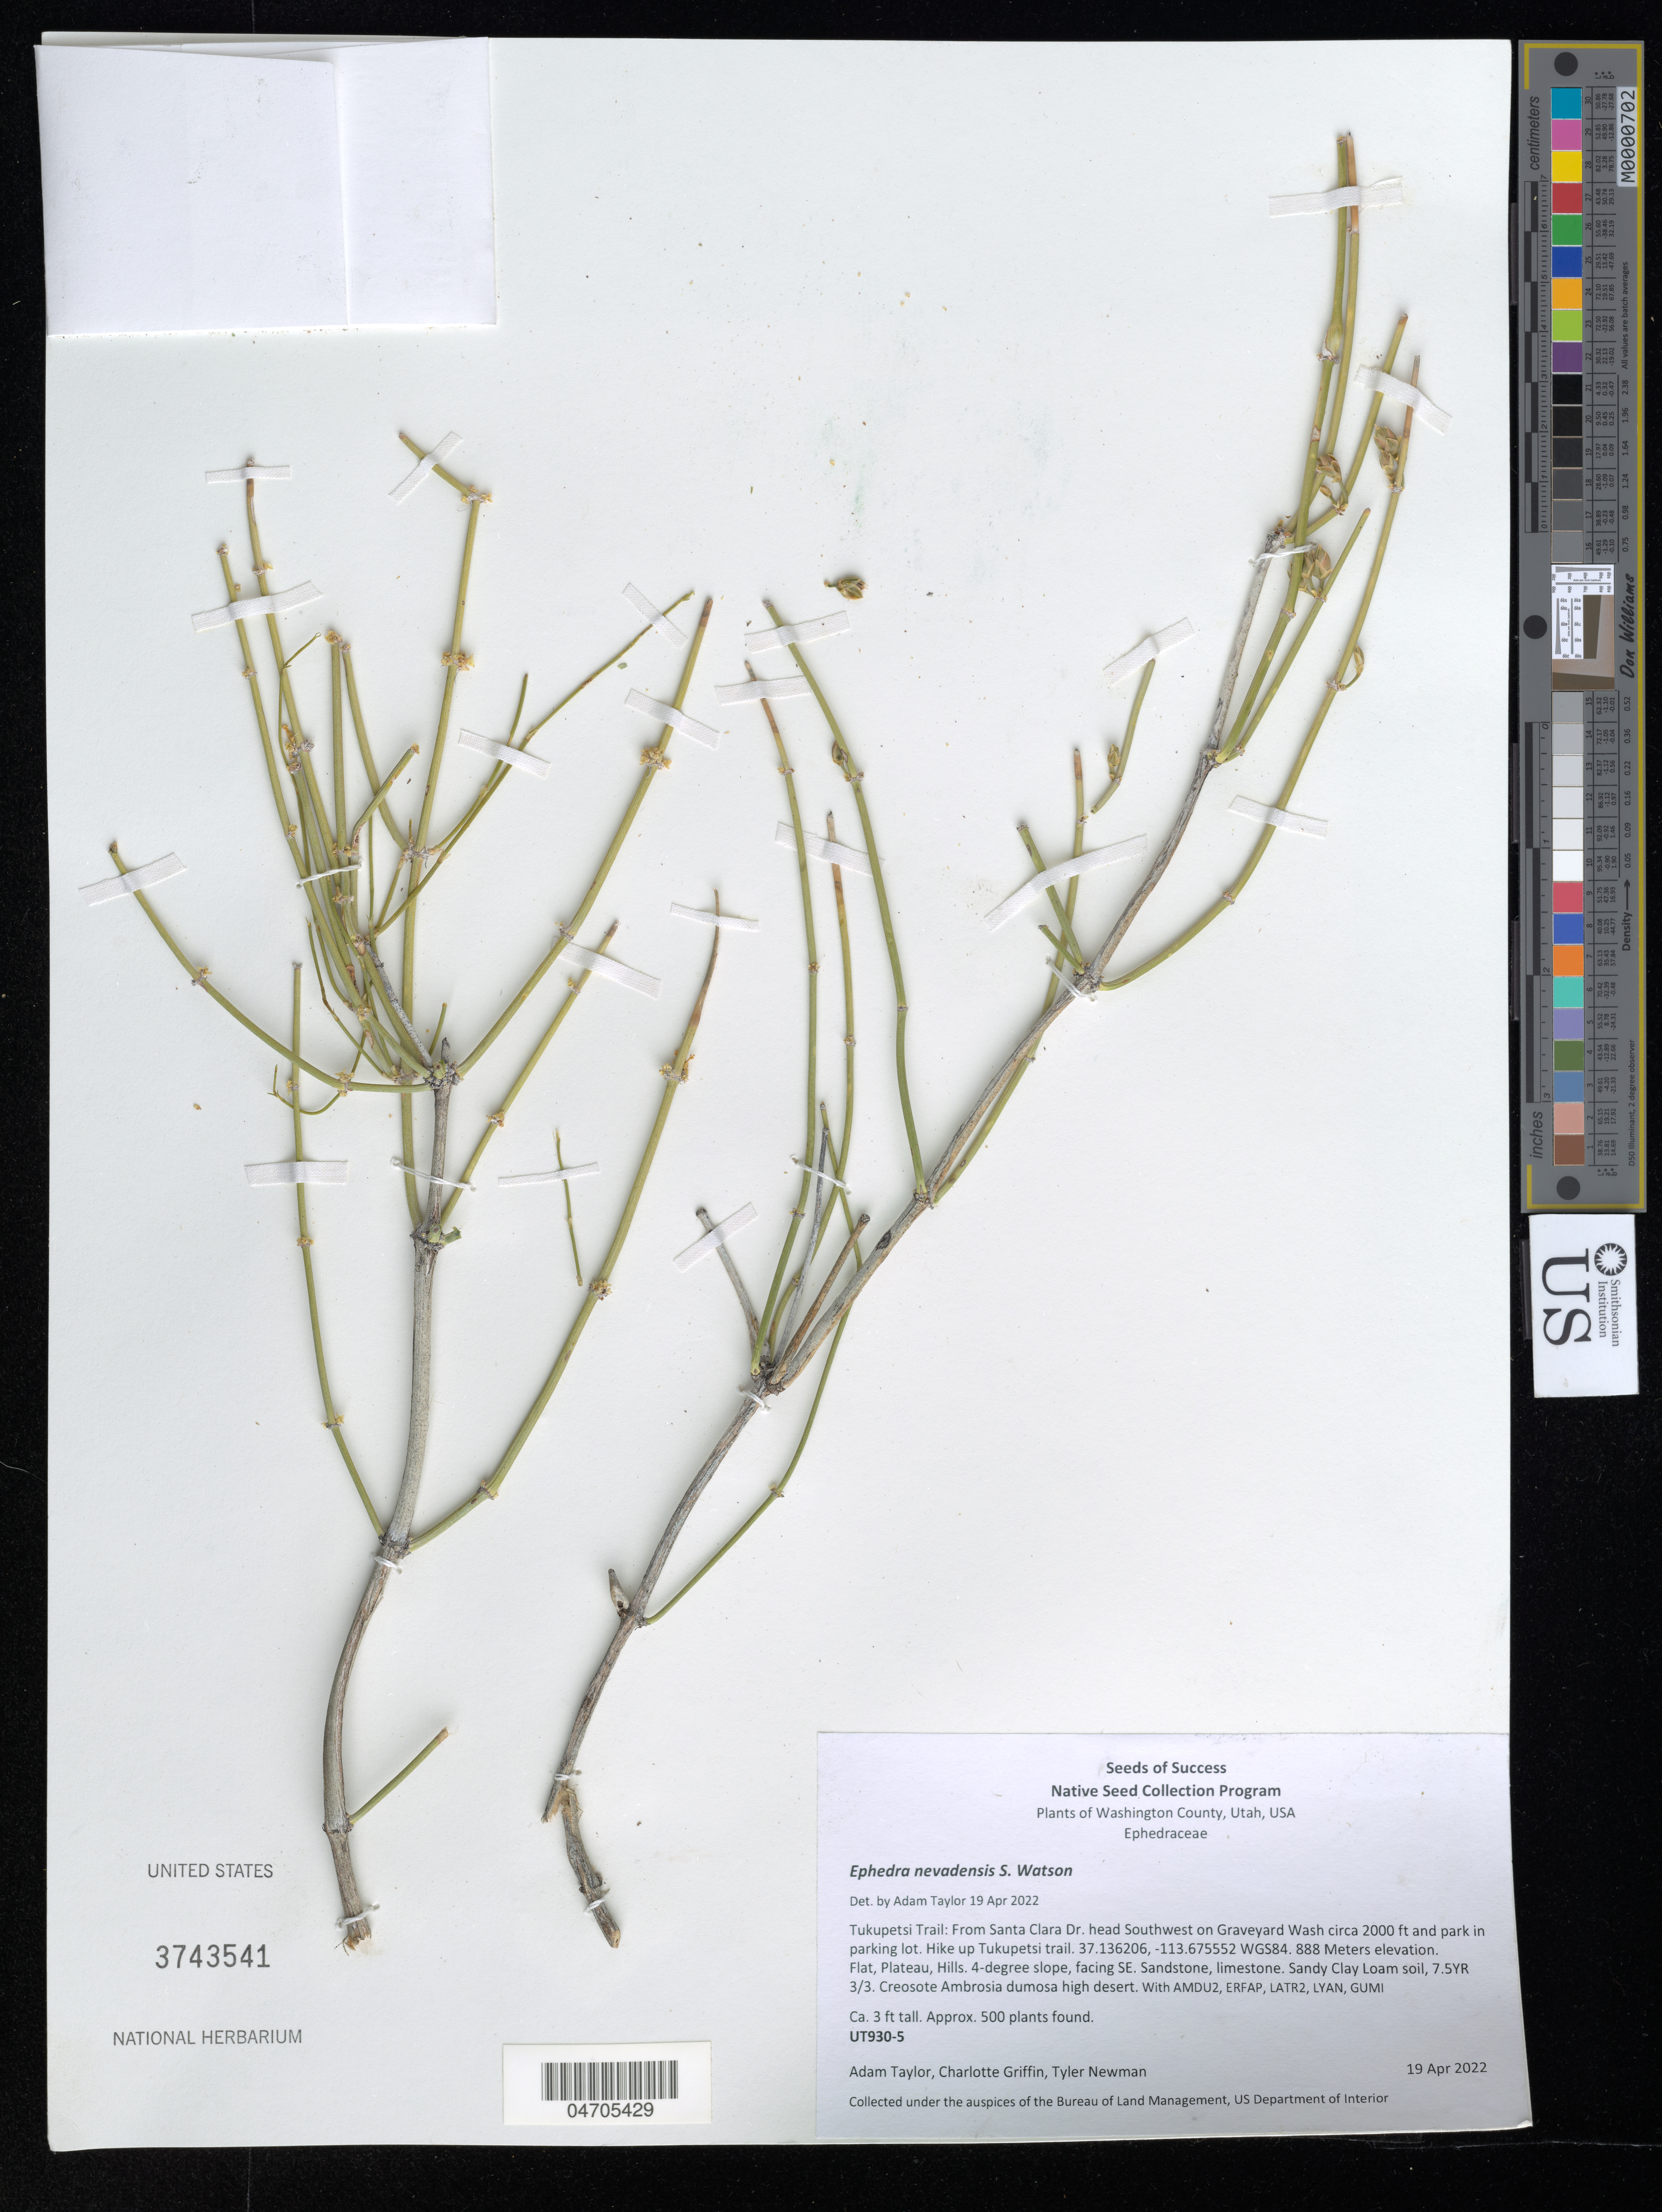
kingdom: Plantae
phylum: Tracheophyta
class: Gnetopsida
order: Ephedrales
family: Ephedraceae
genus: Ephedra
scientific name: Ephedra nevadensis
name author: S. Watson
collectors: A. Taylor, C. Griffin & T. Newman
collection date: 2022-04-19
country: United States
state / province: Utah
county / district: Washington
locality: Washington County. Tukupetsi Trail: From Santa Clara Dr. head Southwest on Graveyard Wash circa 2000 ft and park in parking lot. Hike up Tukupetsi trail. WGS84. Flat, Plateau, Hills. 4-degree slope, facing SE.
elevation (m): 888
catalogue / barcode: US 3743541